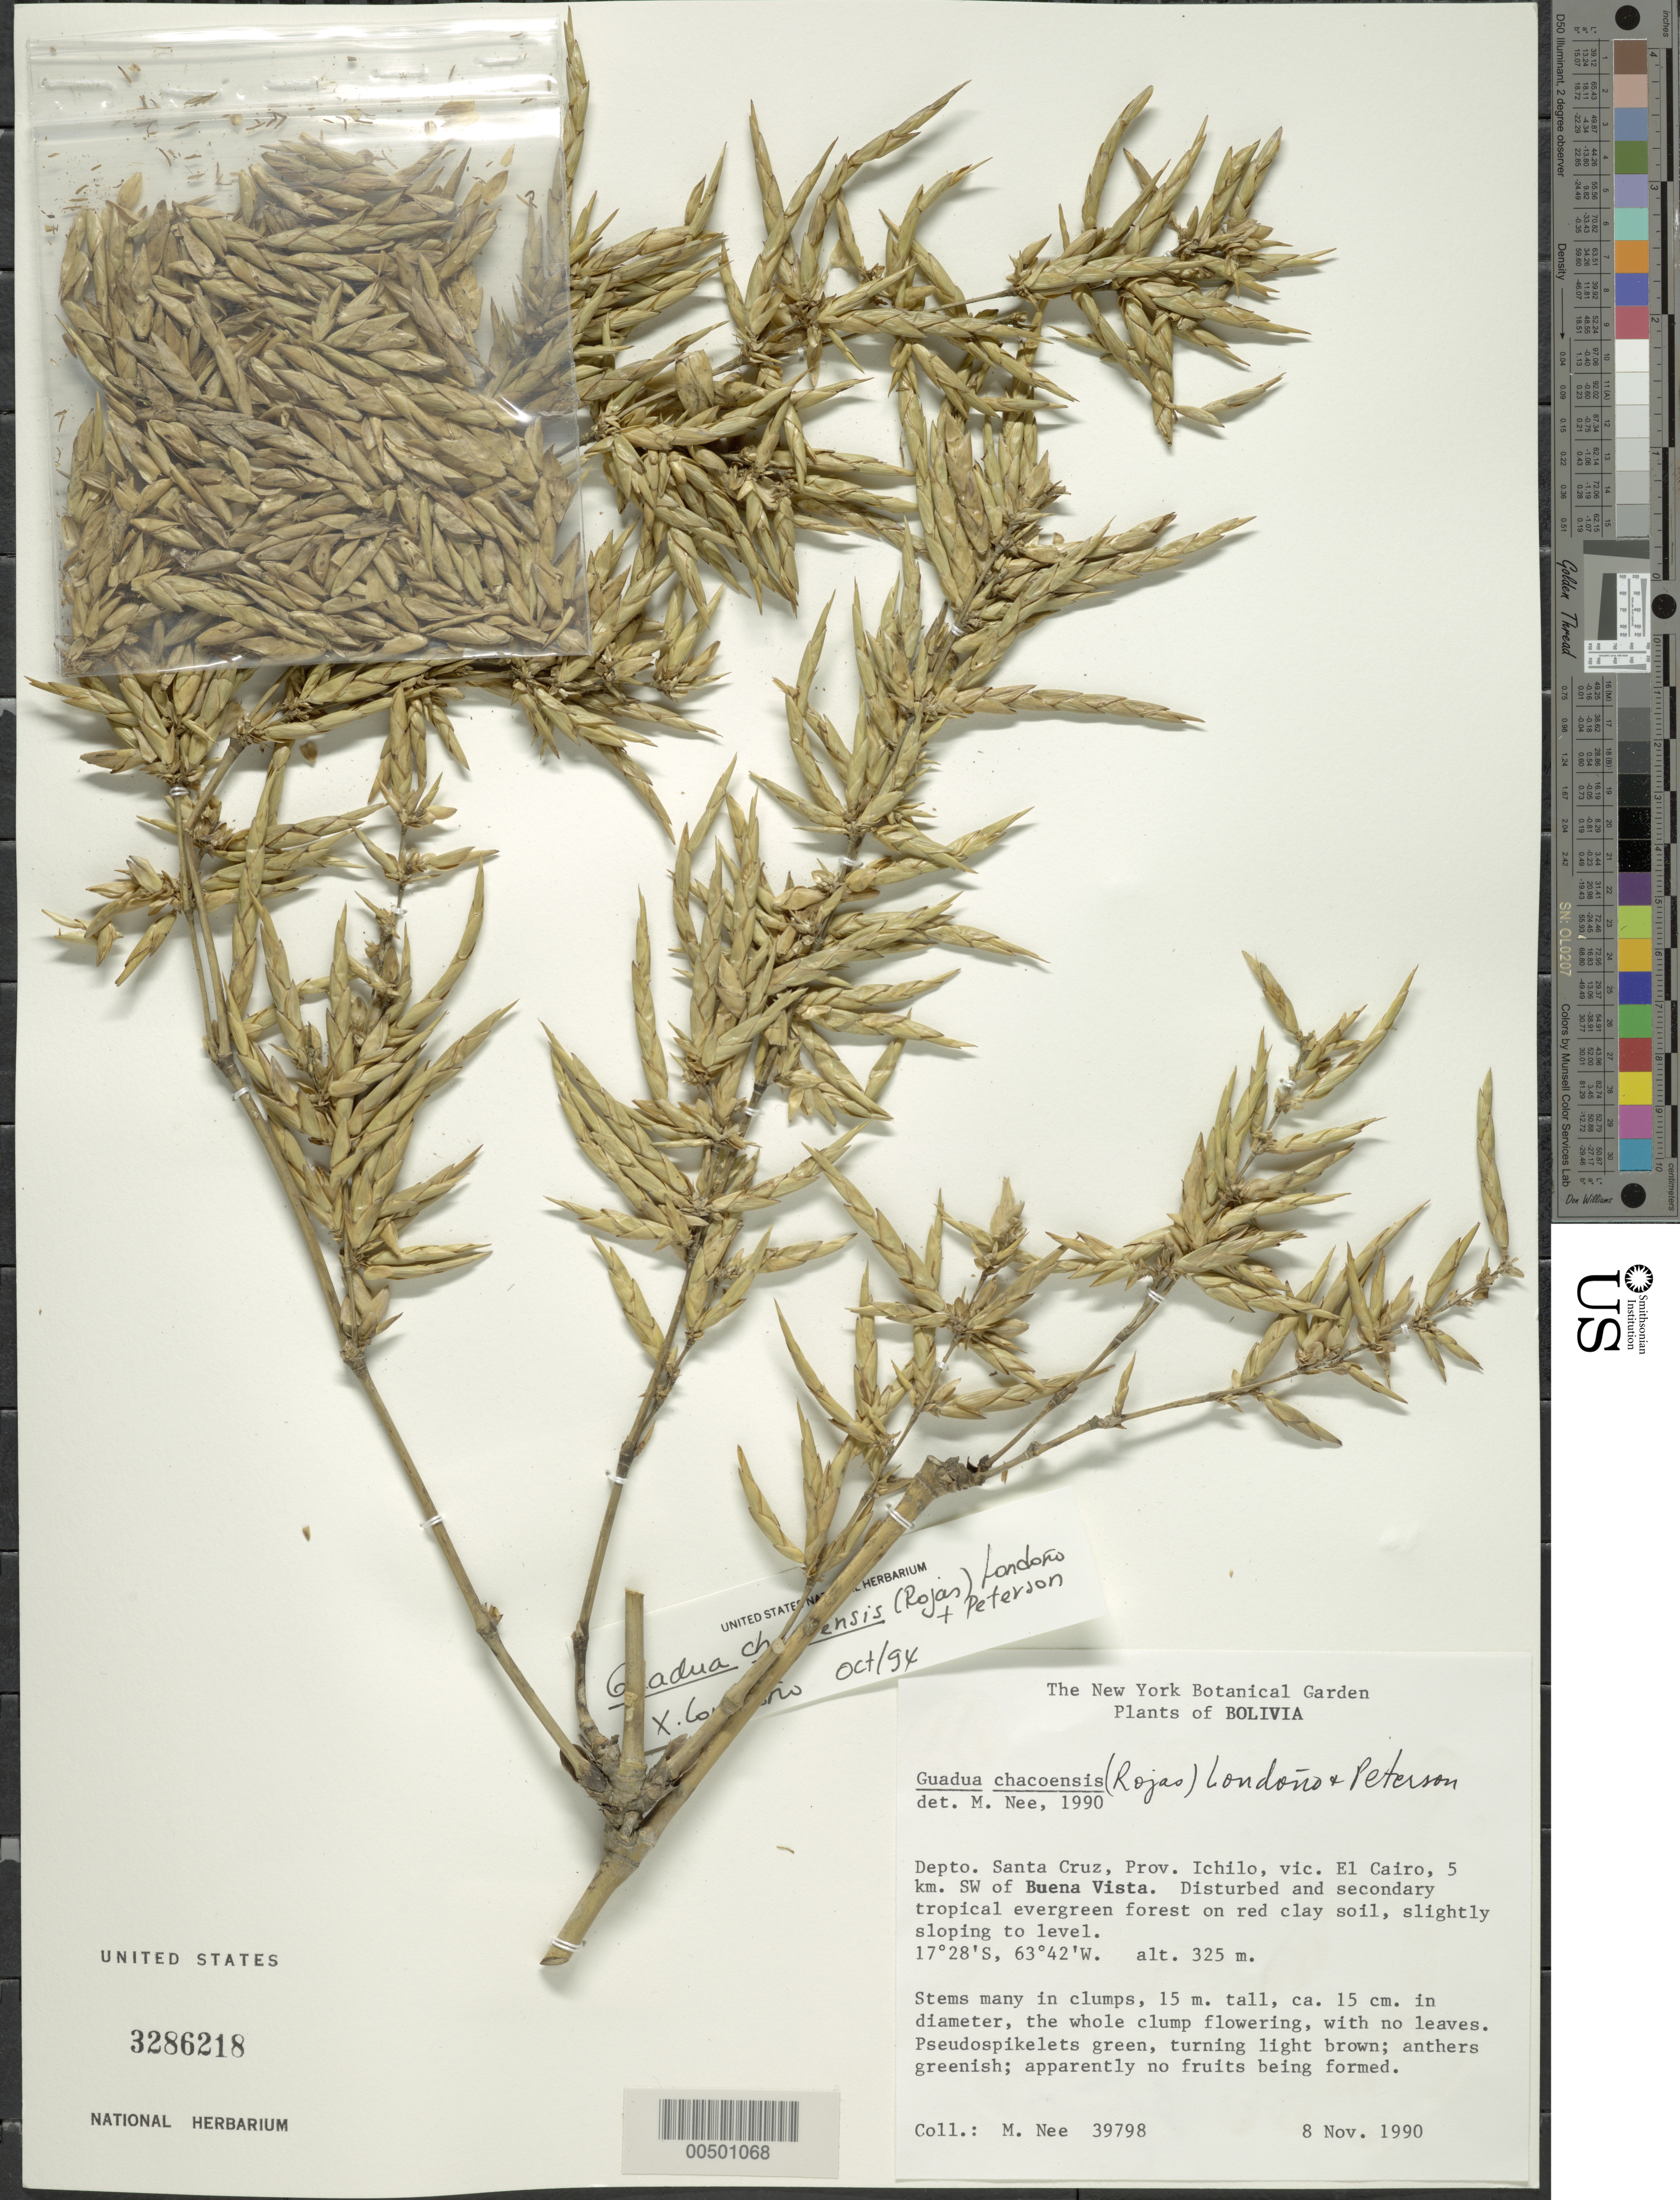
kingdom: Plantae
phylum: Tracheophyta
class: Liliopsida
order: Poales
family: Poaceae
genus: Guadua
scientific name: Guadua chacoensis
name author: (Rojas) Londoño & P.M. Peterson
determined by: Nee, Michael H.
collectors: M. Nee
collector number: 39798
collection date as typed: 08 Nov 1990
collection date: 1990-11-08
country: Bolivia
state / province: Santa Cruz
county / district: Ichilo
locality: Vic. el Cairo, 5 km SW of Buena Vista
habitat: Disturbed and secondary tropiccal evergreen forest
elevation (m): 325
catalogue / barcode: US 3286218